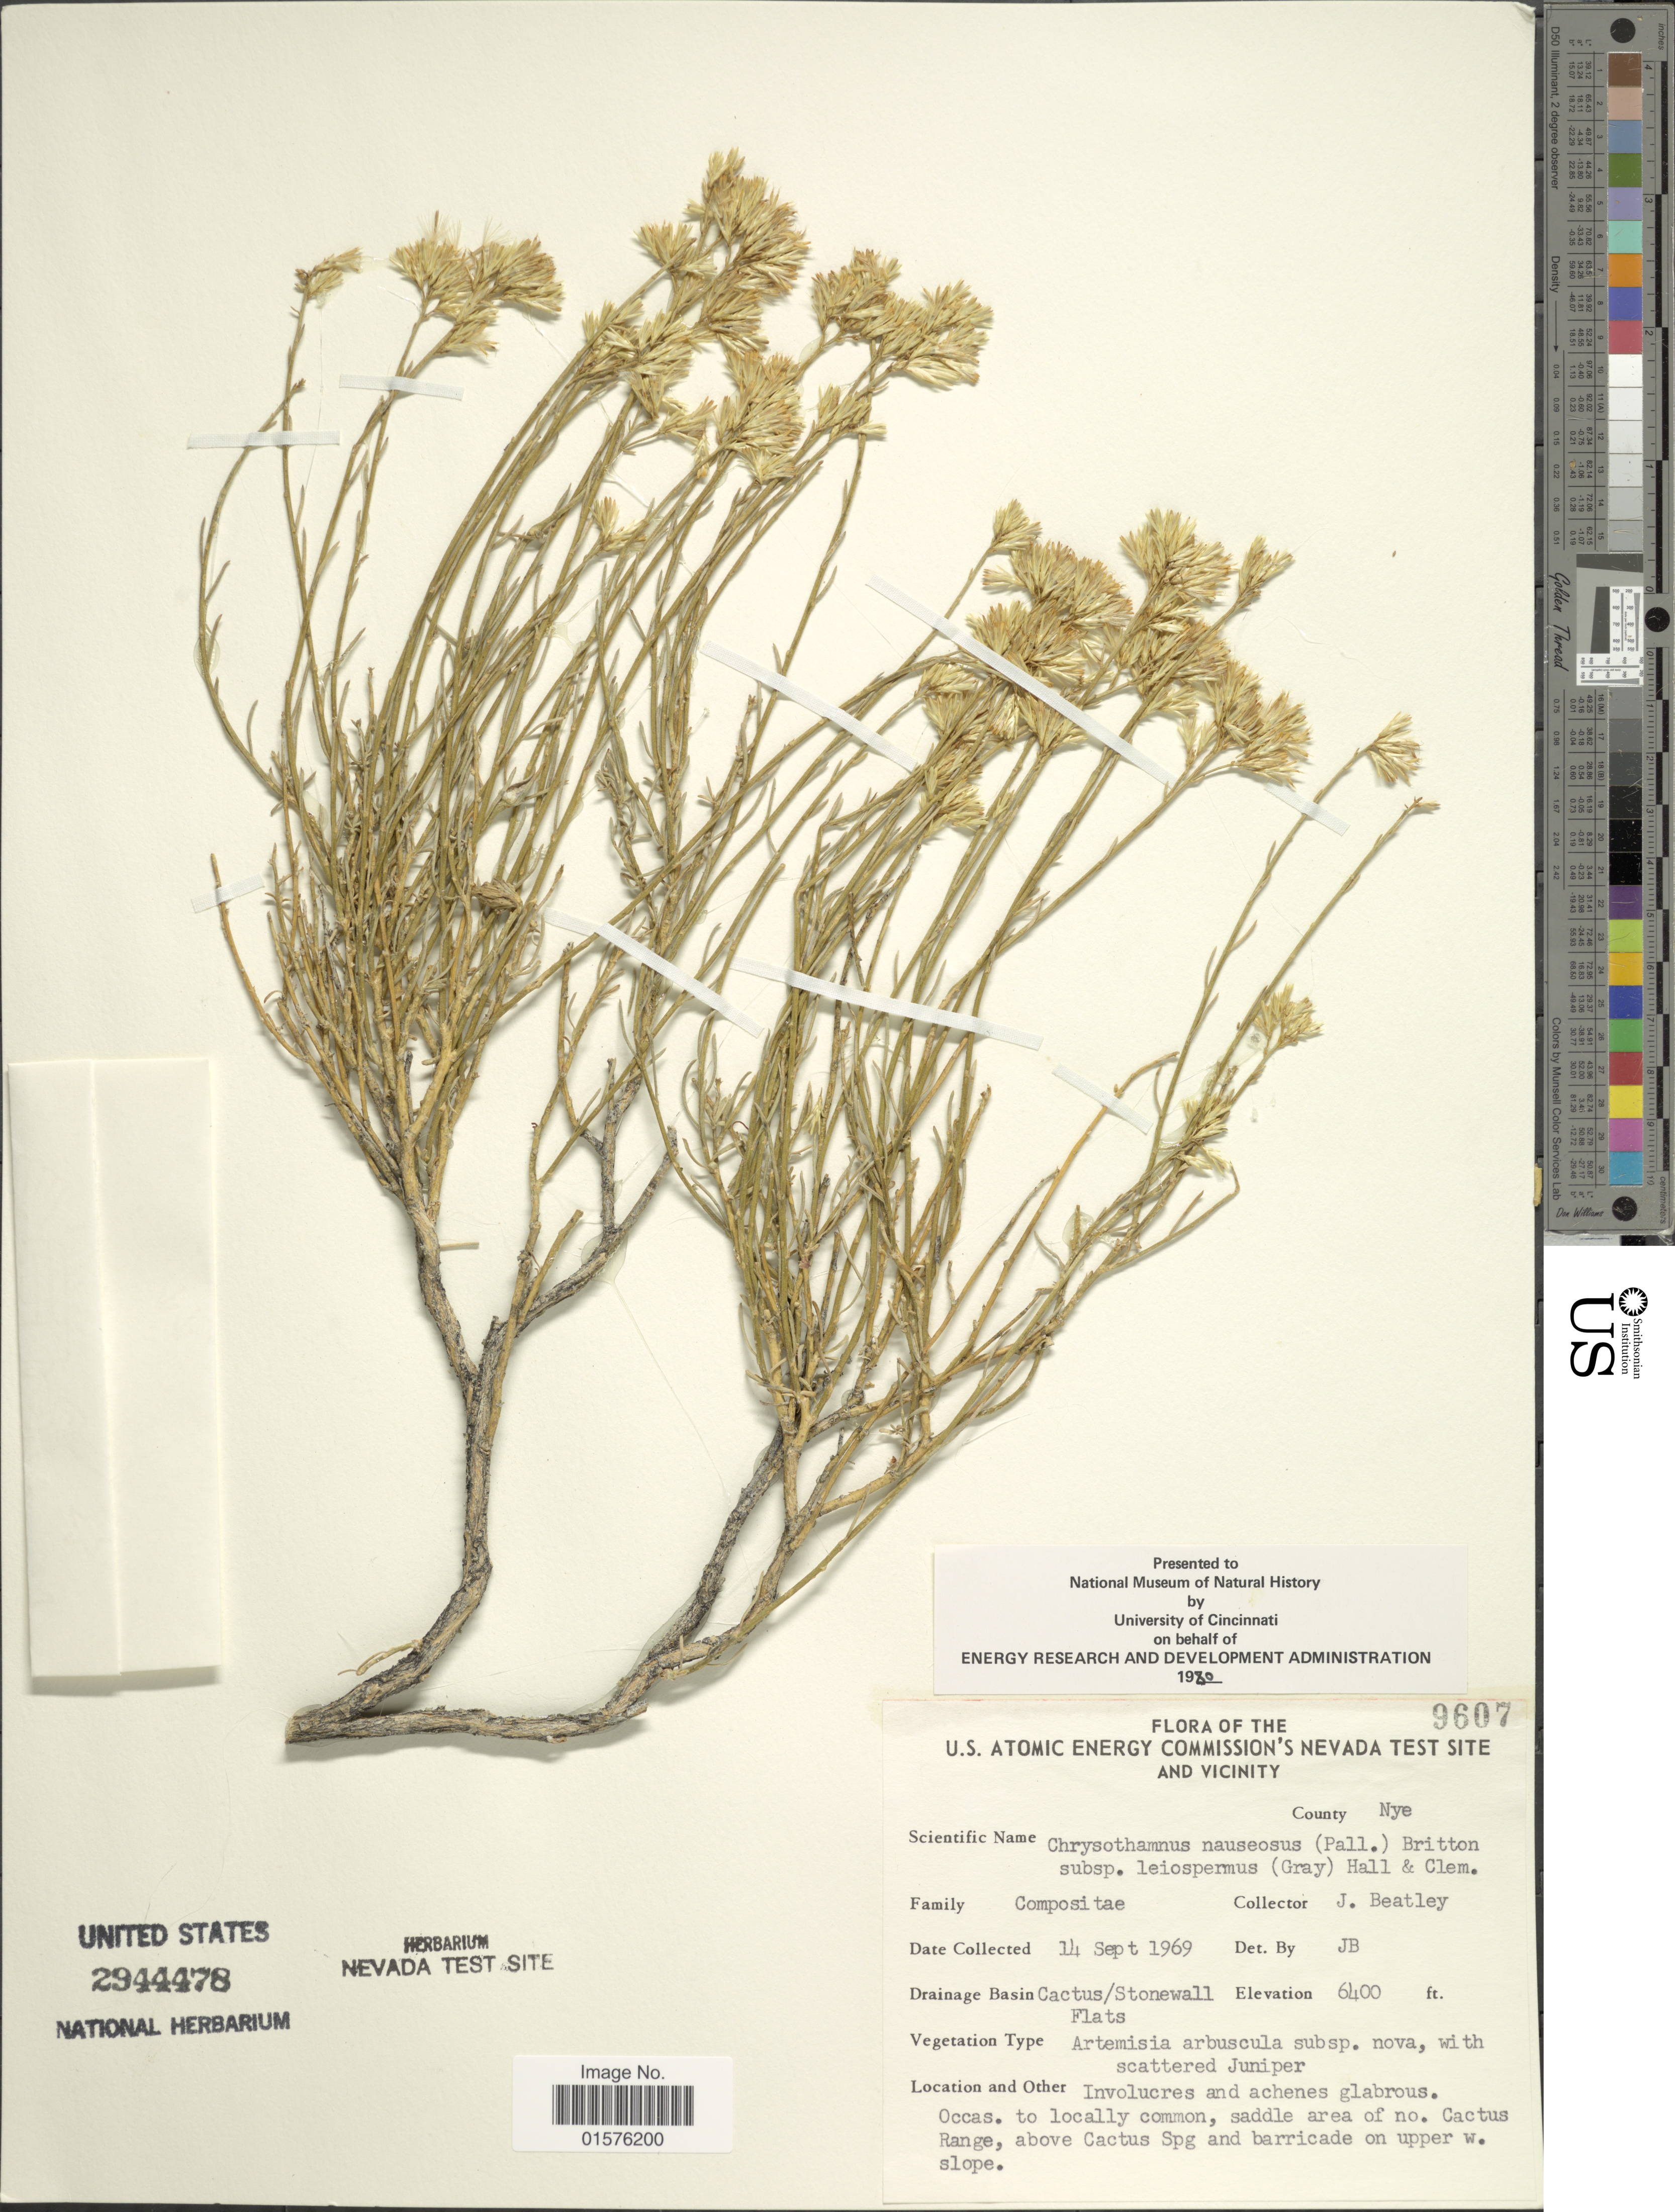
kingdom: Plantae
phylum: Tracheophyta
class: Magnoliopsida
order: Asterales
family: Asteraceae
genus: Ericameria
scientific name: Ericameria nauseosa var. leiosperma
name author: (A. Gray) G.L. Nesom & G.I. Baird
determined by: Urbatsch, Lowell E., Curator (LSU), Louisiana State University (UNITED STATES)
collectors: J. C. Beatley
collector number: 9607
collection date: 1969-09-14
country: United States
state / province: Nevada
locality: The U.S. Atomic Energy Commision's Nevada test site and vicinity, County: Nye, Drainage basin: Cactus/ Stonewall Flats, Cactus Range, above Cactus Spg and barricade on upper w. slope.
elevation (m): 1951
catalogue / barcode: US 2944478